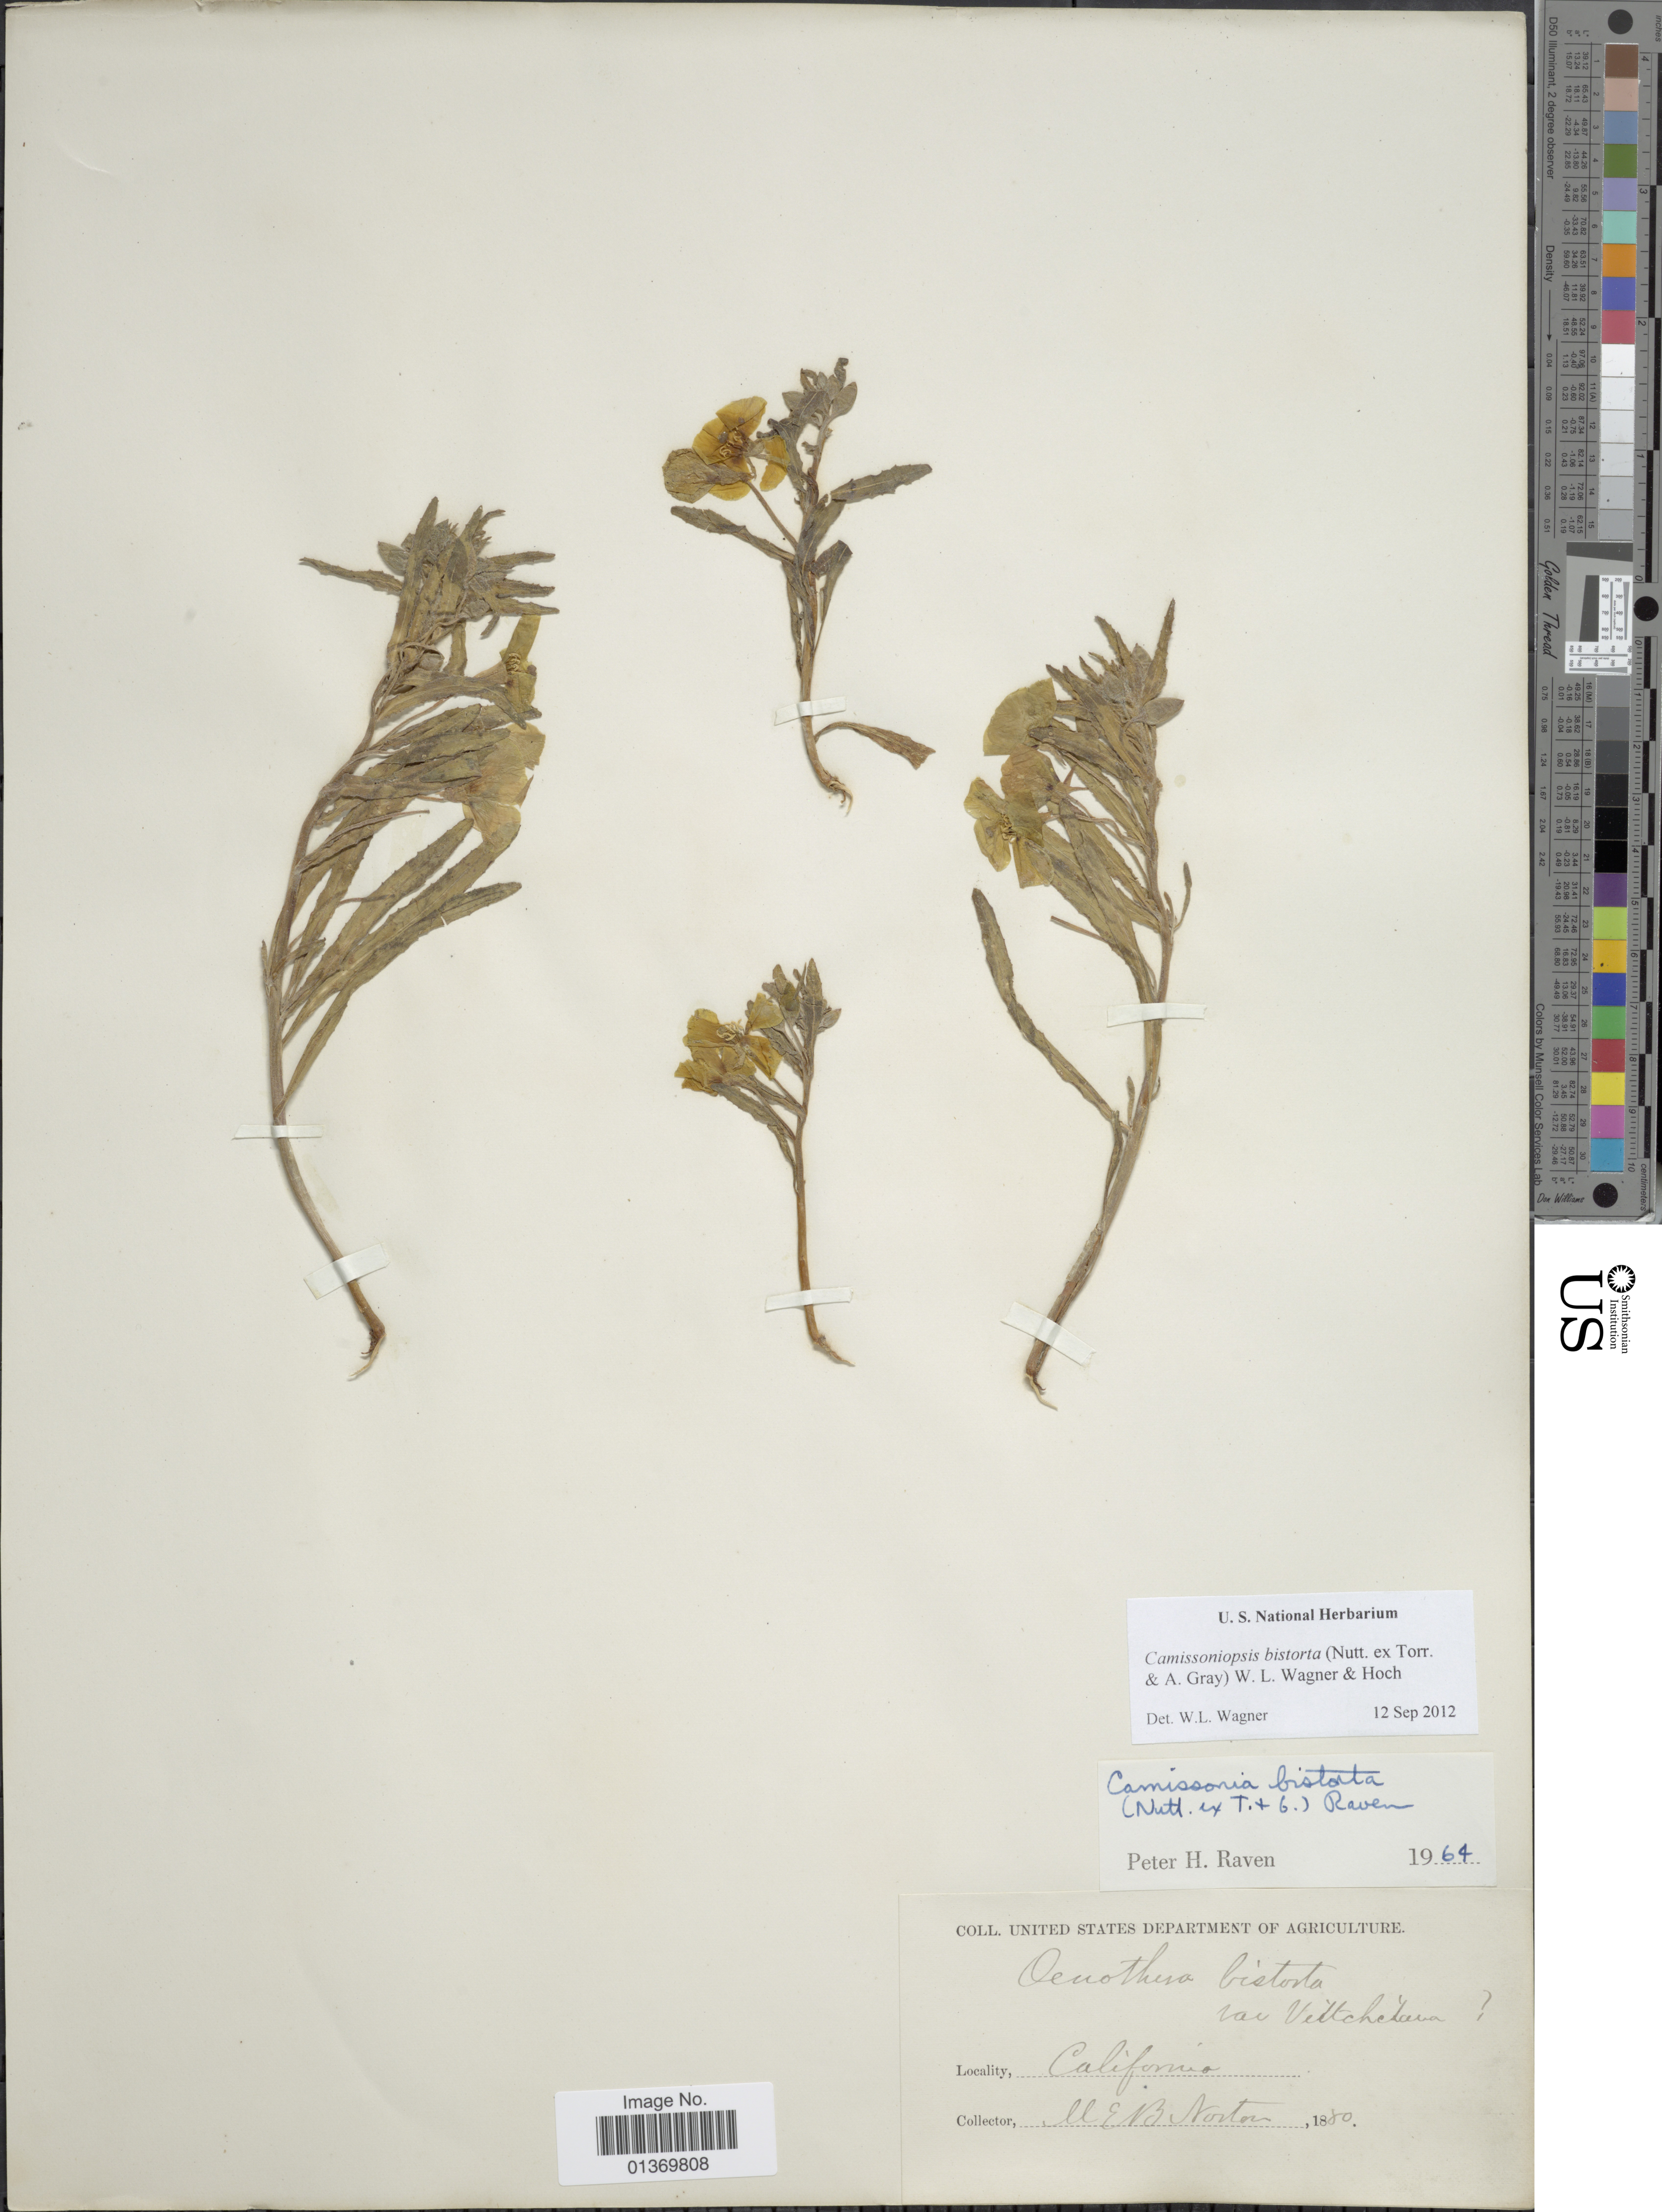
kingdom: Plantae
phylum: Tracheophyta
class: Magnoliopsida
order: Myrtales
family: Onagraceae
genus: Camissoniopsis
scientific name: Camissoniopsis bistorta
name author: (Nutt. ex Torr. & A. Gray) W.L. Wagner & Hoch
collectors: M. Norton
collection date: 1880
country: United States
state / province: California